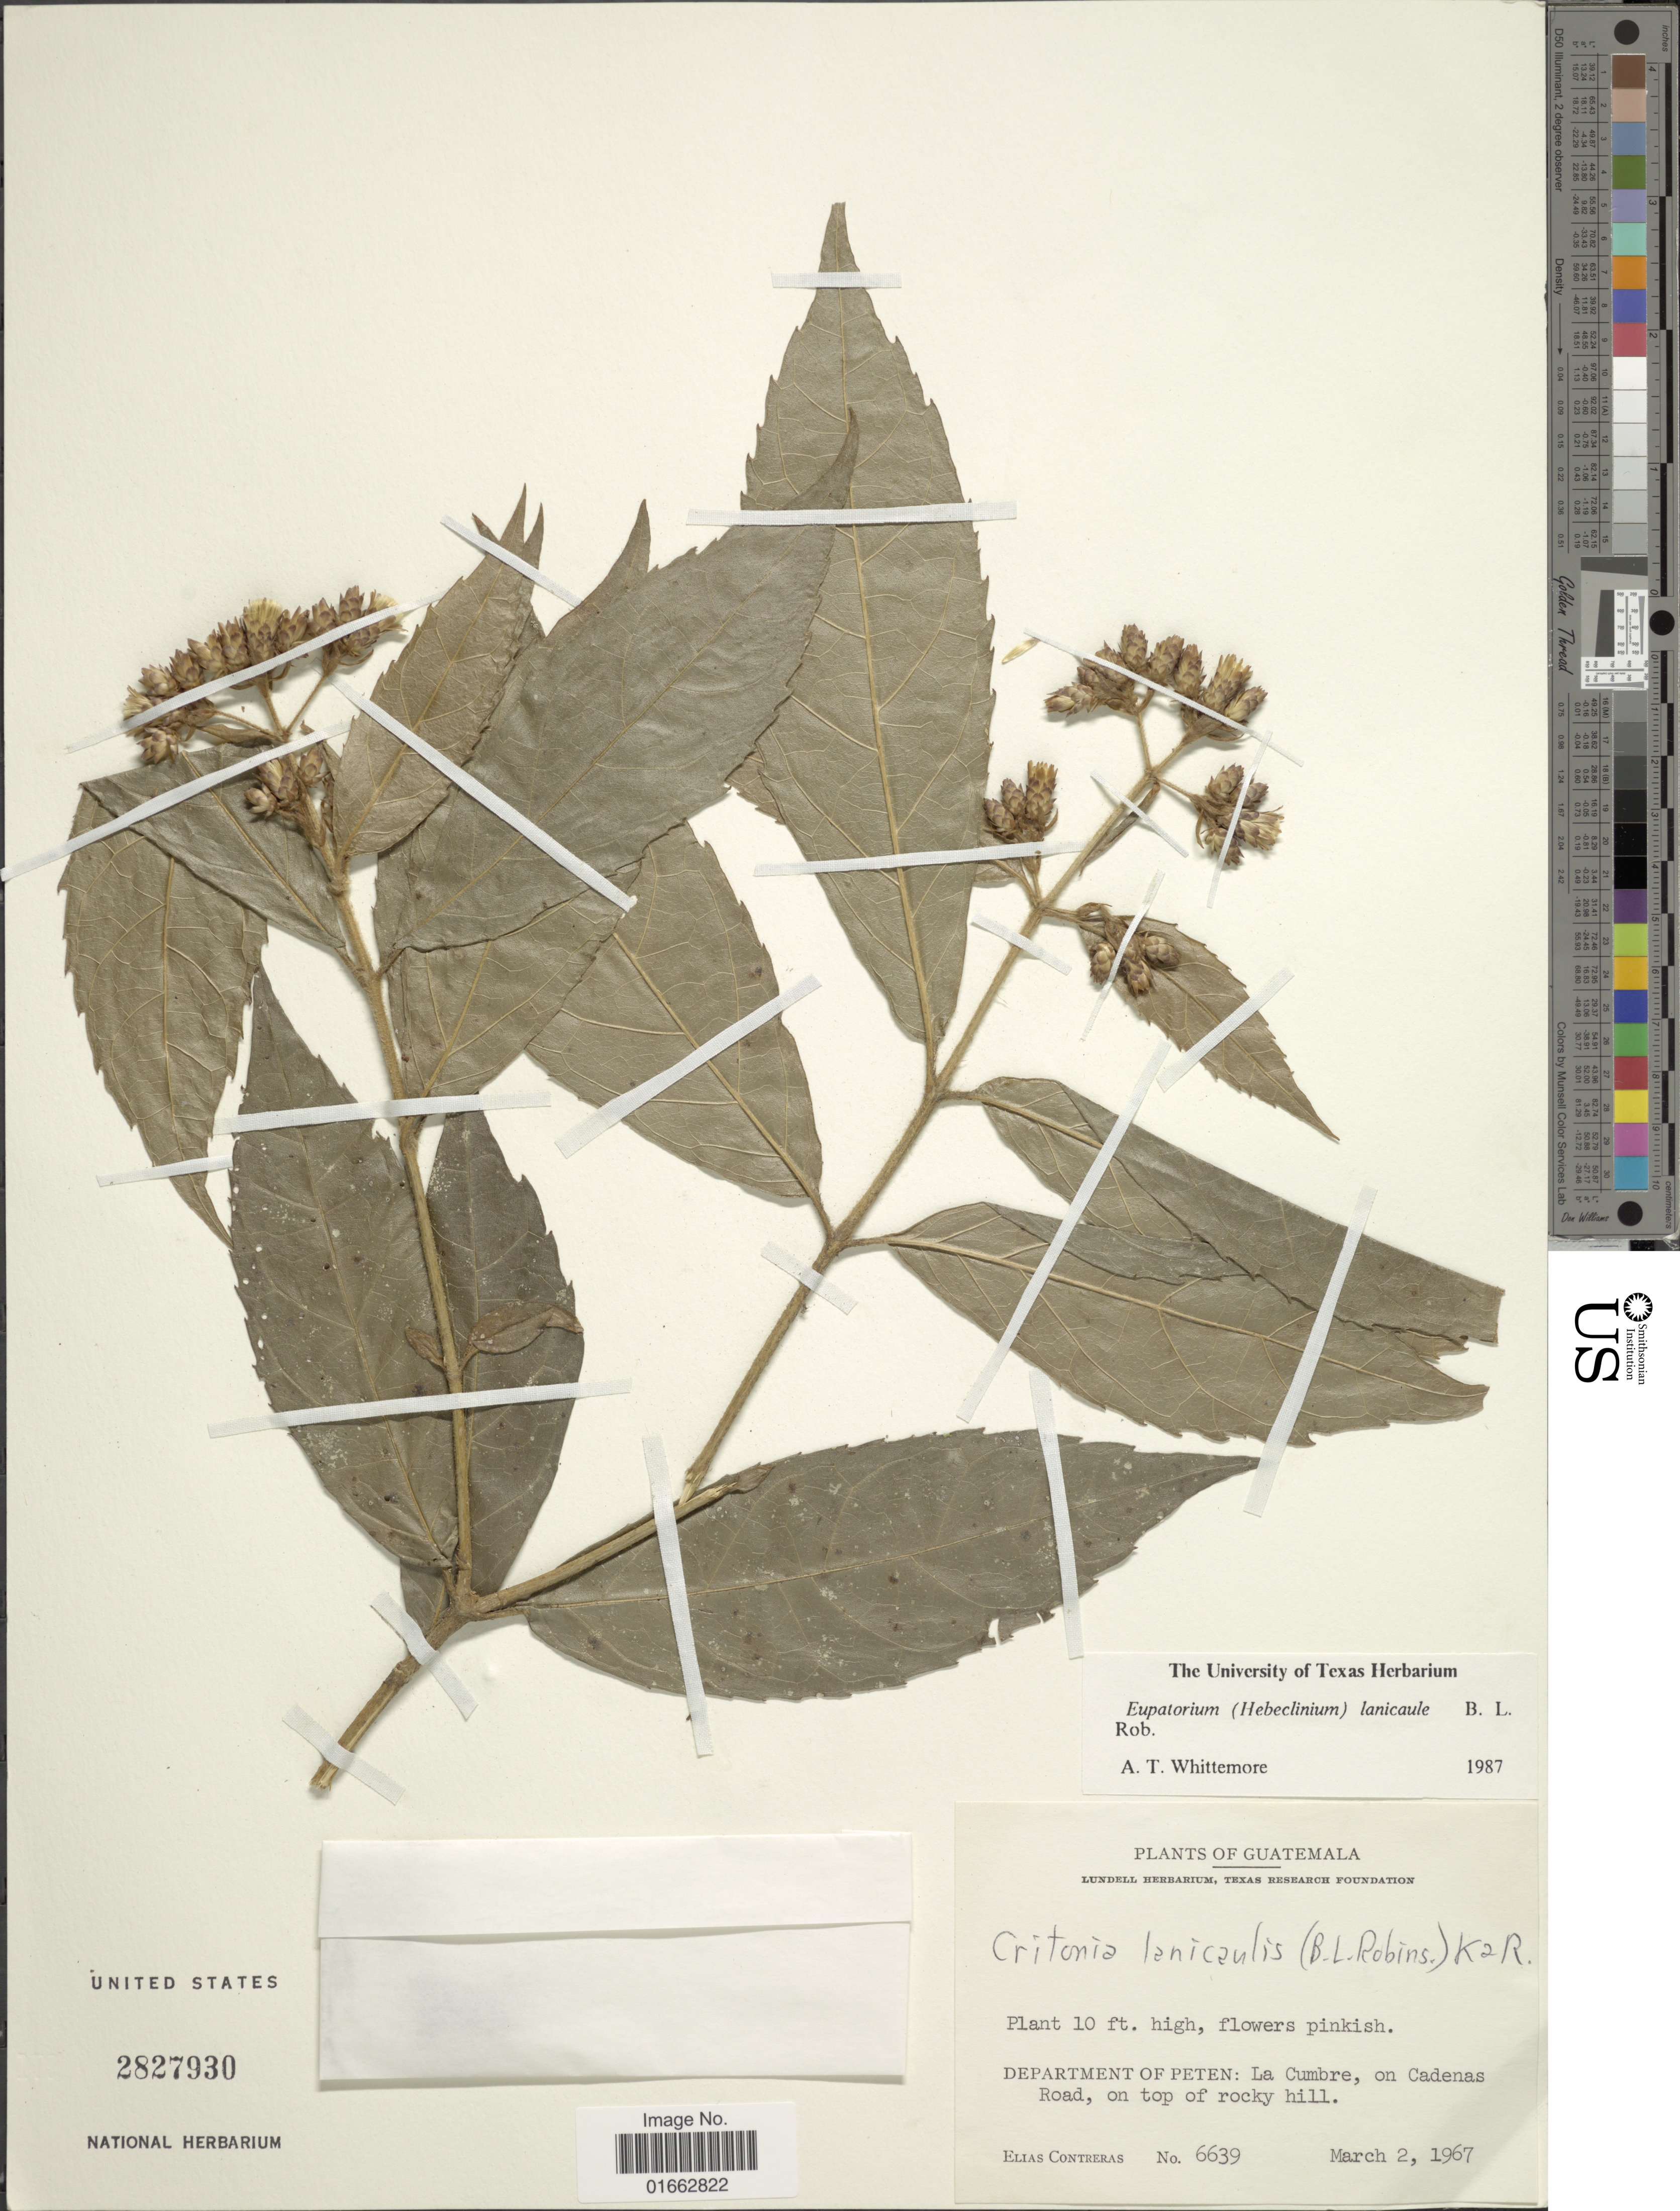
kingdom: Plantae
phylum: Tracheophyta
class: Magnoliopsida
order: Asterales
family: Asteraceae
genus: Critonia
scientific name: Critonia lanicaulis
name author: (B.L. Rob.) R.M. King & H. Rob.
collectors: E. Conteras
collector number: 6639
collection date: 1967-03-02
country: Guatemala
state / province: El Petén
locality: La Cumbre, on Cadenas Road, on top of rocky hill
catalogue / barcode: US 2827930